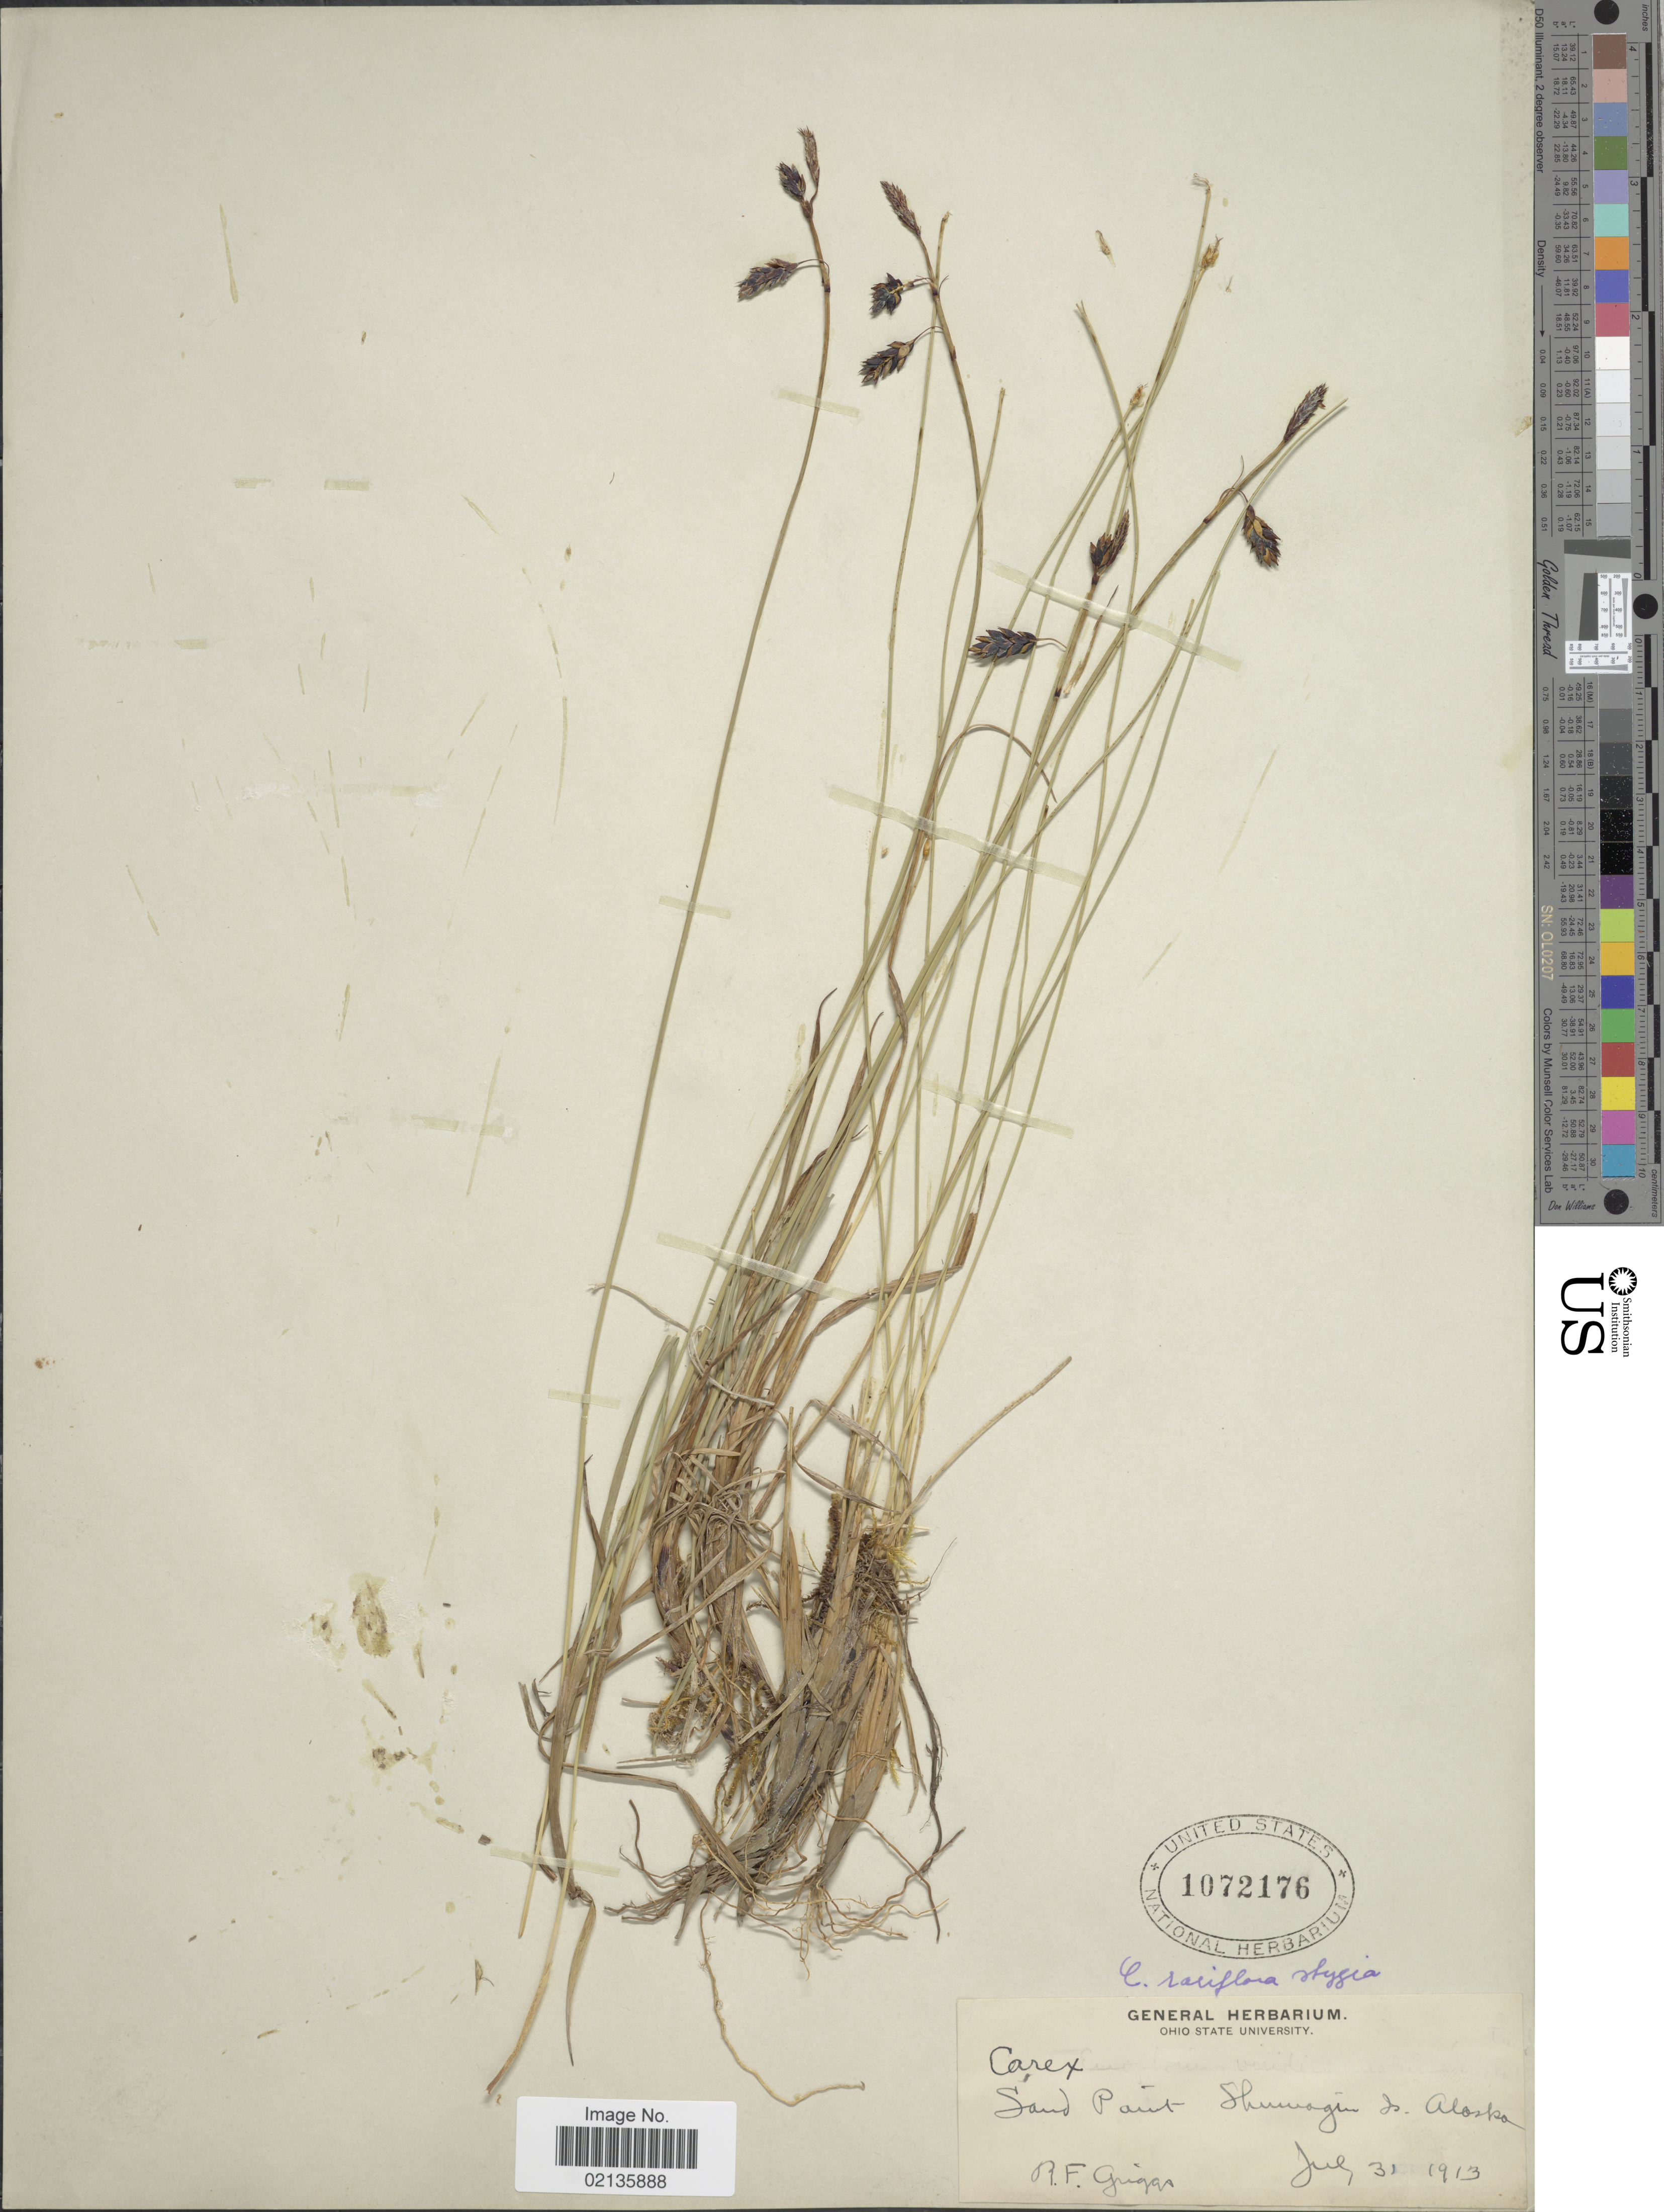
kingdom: Plantae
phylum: Tracheophyta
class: Liliopsida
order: Poales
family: Cyperaceae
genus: Carex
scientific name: Carex x stygia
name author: Fr.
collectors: R. F. Griggs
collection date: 1913-07-31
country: United States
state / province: Alaska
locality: Sand Point Shuwagin Is.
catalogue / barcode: US 1072176